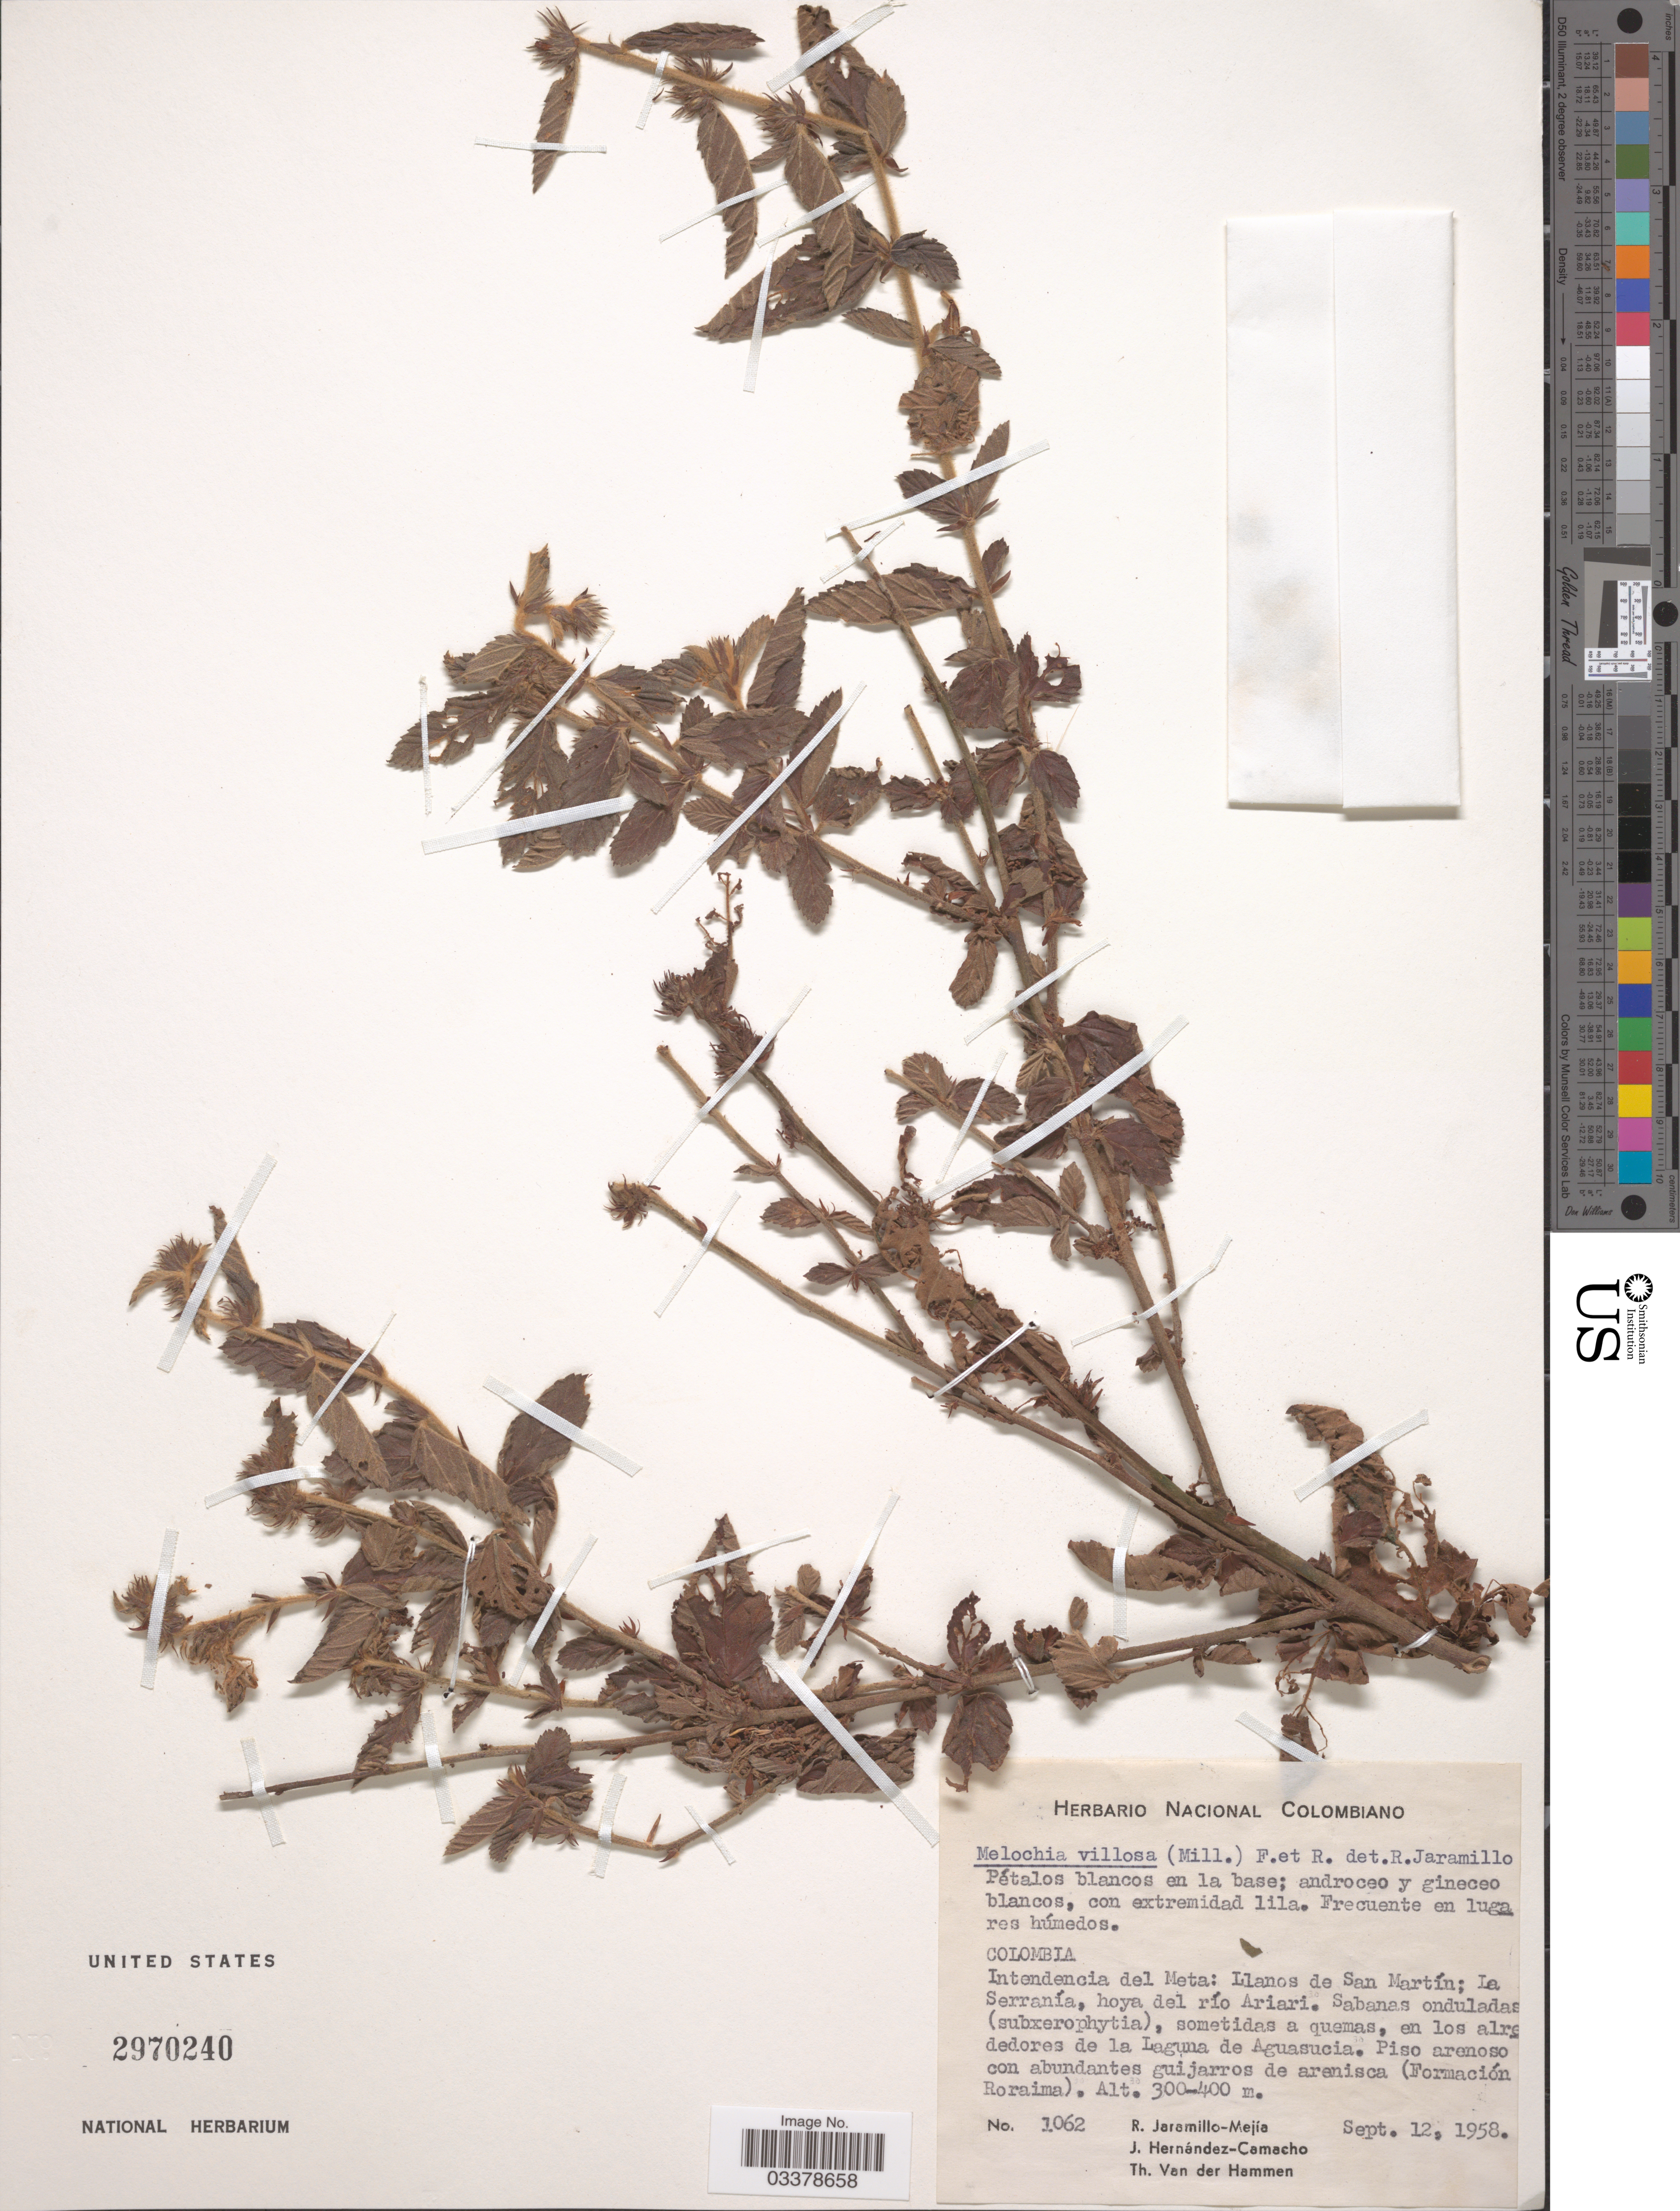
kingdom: Plantae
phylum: Tracheophyta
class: Magnoliopsida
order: Malvales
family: Malvaceae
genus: Melochia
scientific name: Melochia spicata var. spicata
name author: (L.) Fryxell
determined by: Dorr, L. J., (BOT), Smithsonian Institution - National Museum of Natural History (UNITED STATES)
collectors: R. Jaramillo M., J. Hernández-Camacho & T. Van der Hammen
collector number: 1062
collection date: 1958-09-12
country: Colombia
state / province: Meta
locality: Intendencia del Meta: Llanos de San Martín; La Serranía, hoya del río Ariari. Sabanas onduladas (subxerophytia), sometidas a quemas, en las alrededores de la Laguna de Aguasucia. (Formación Roraima).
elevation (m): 300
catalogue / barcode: US 2970240